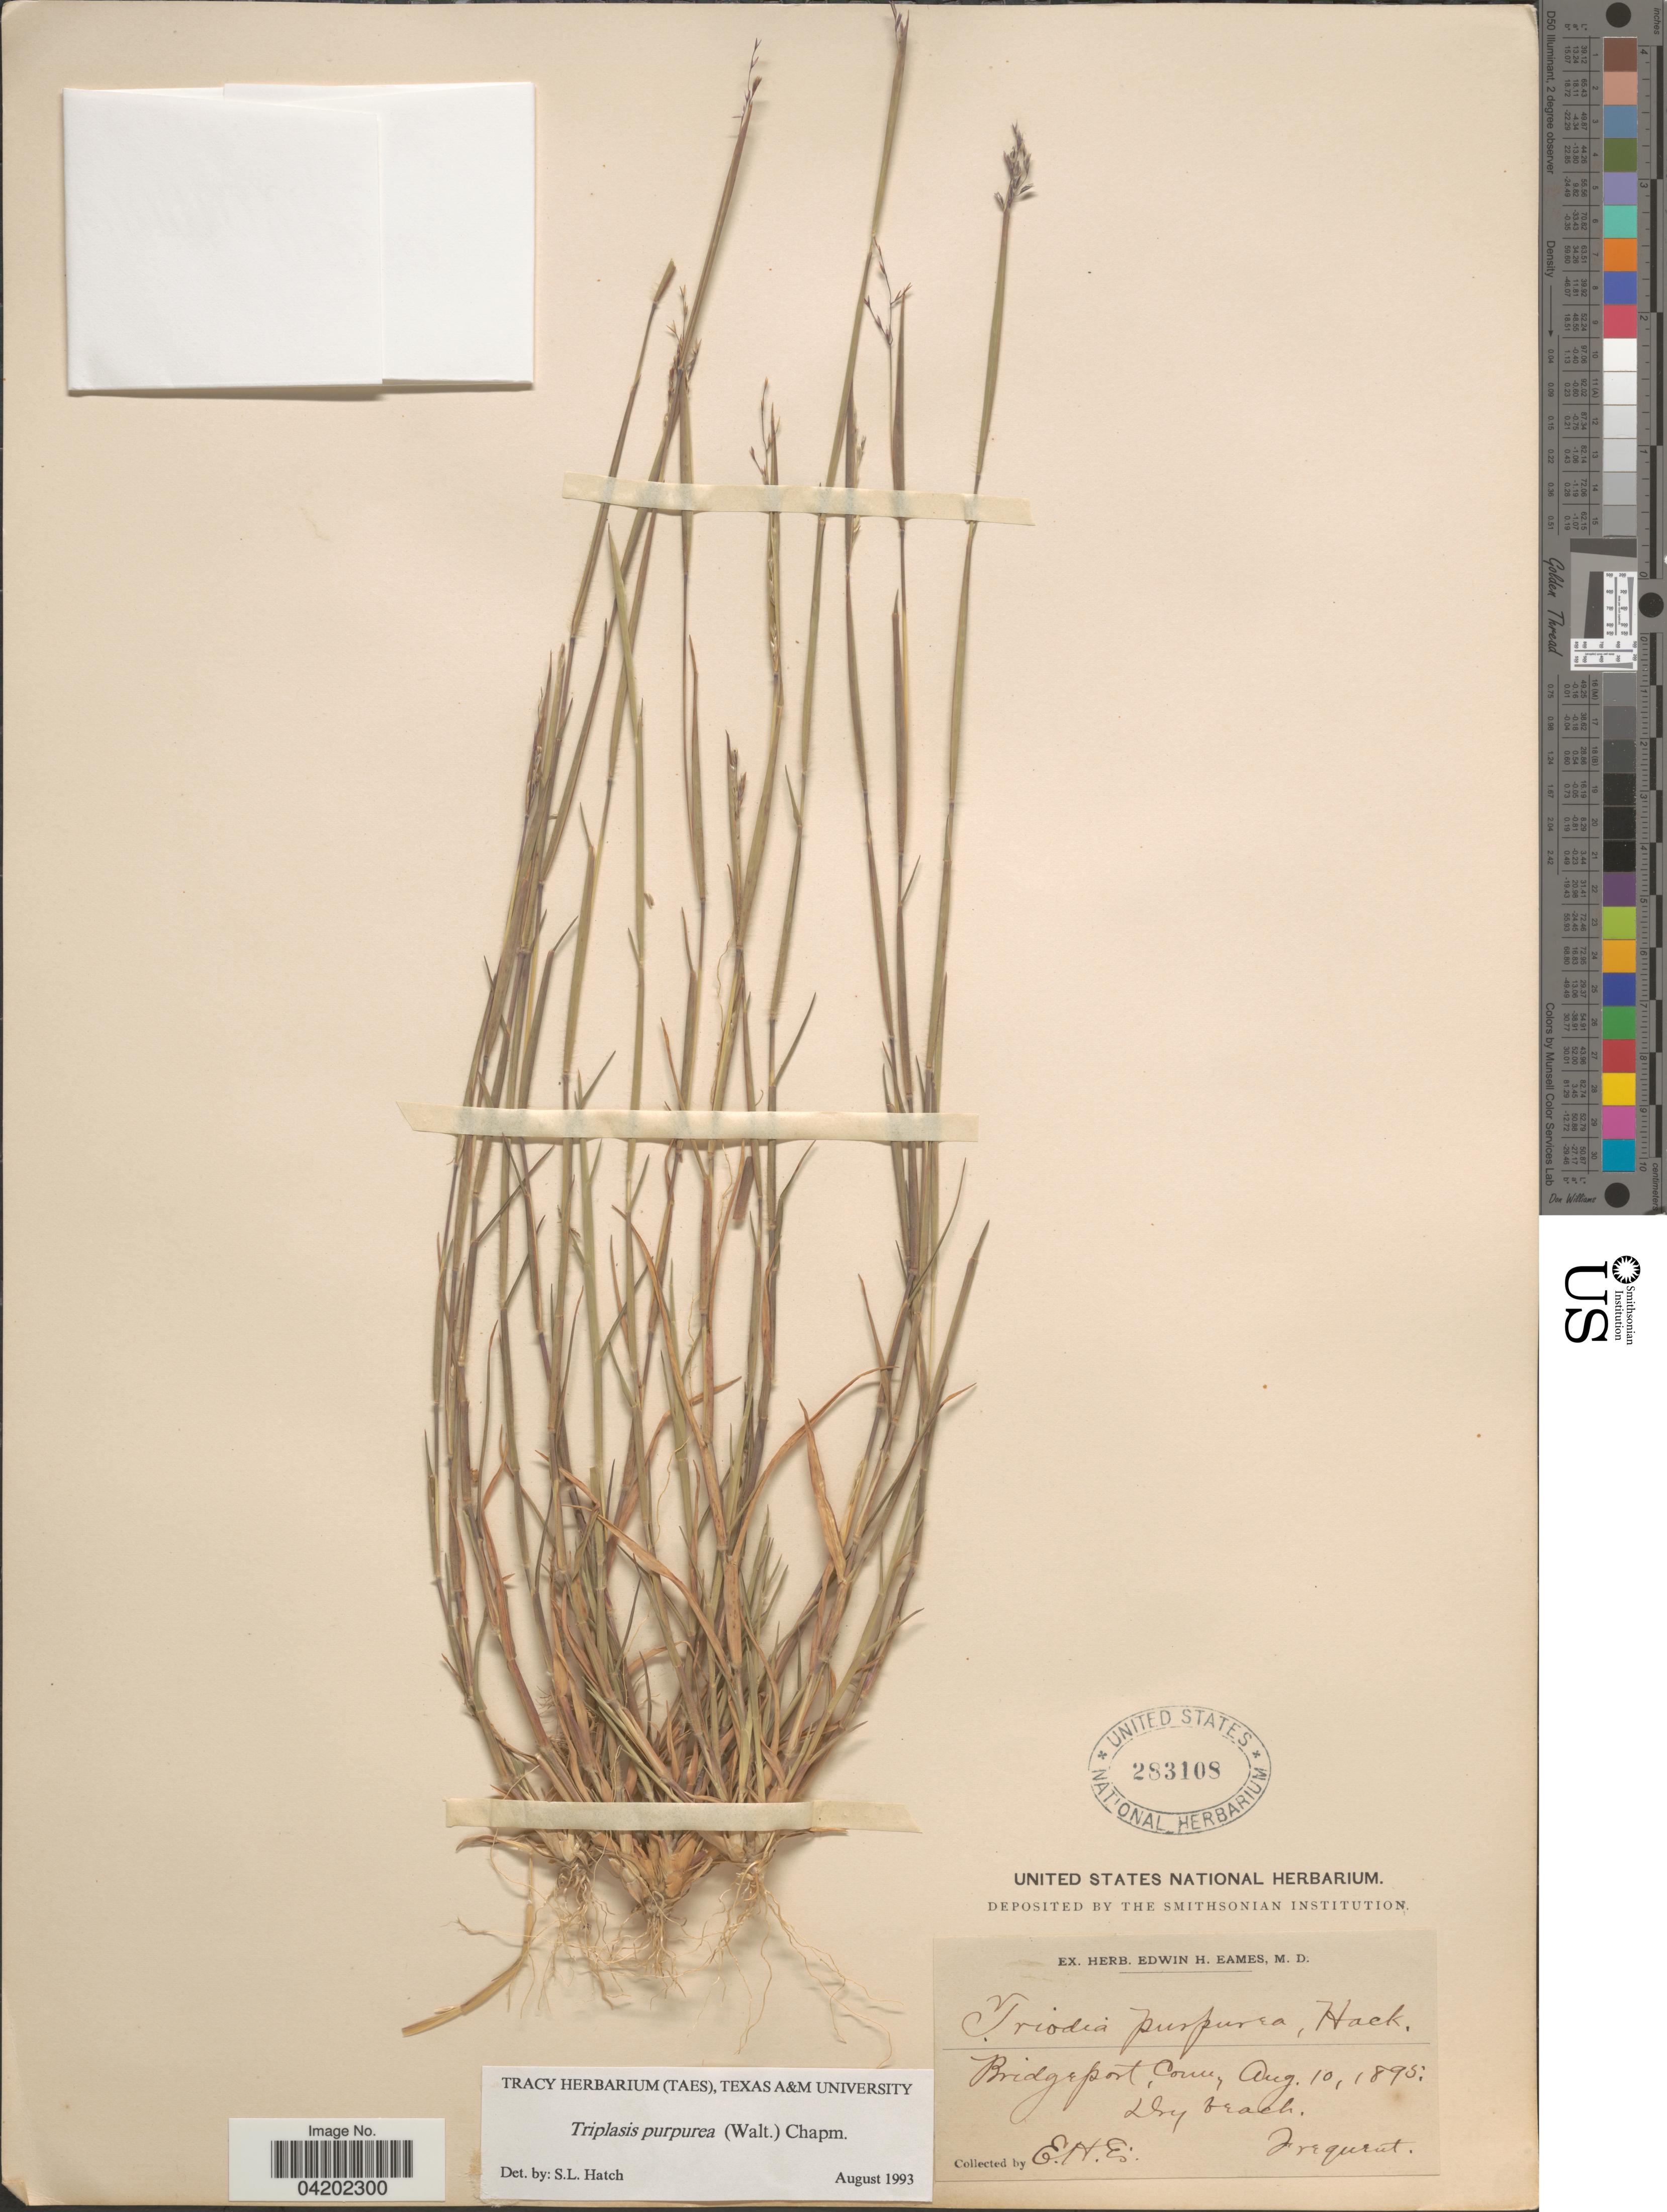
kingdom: Plantae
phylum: Tracheophyta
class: Liliopsida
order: Poales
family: Poaceae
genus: Triplasis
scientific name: Triplasis purpurea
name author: (Walter) Chapm.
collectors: E. H. Eames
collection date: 1895-08-10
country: United States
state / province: Connecticut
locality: Bridgeport. Dry beach.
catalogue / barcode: US 283108